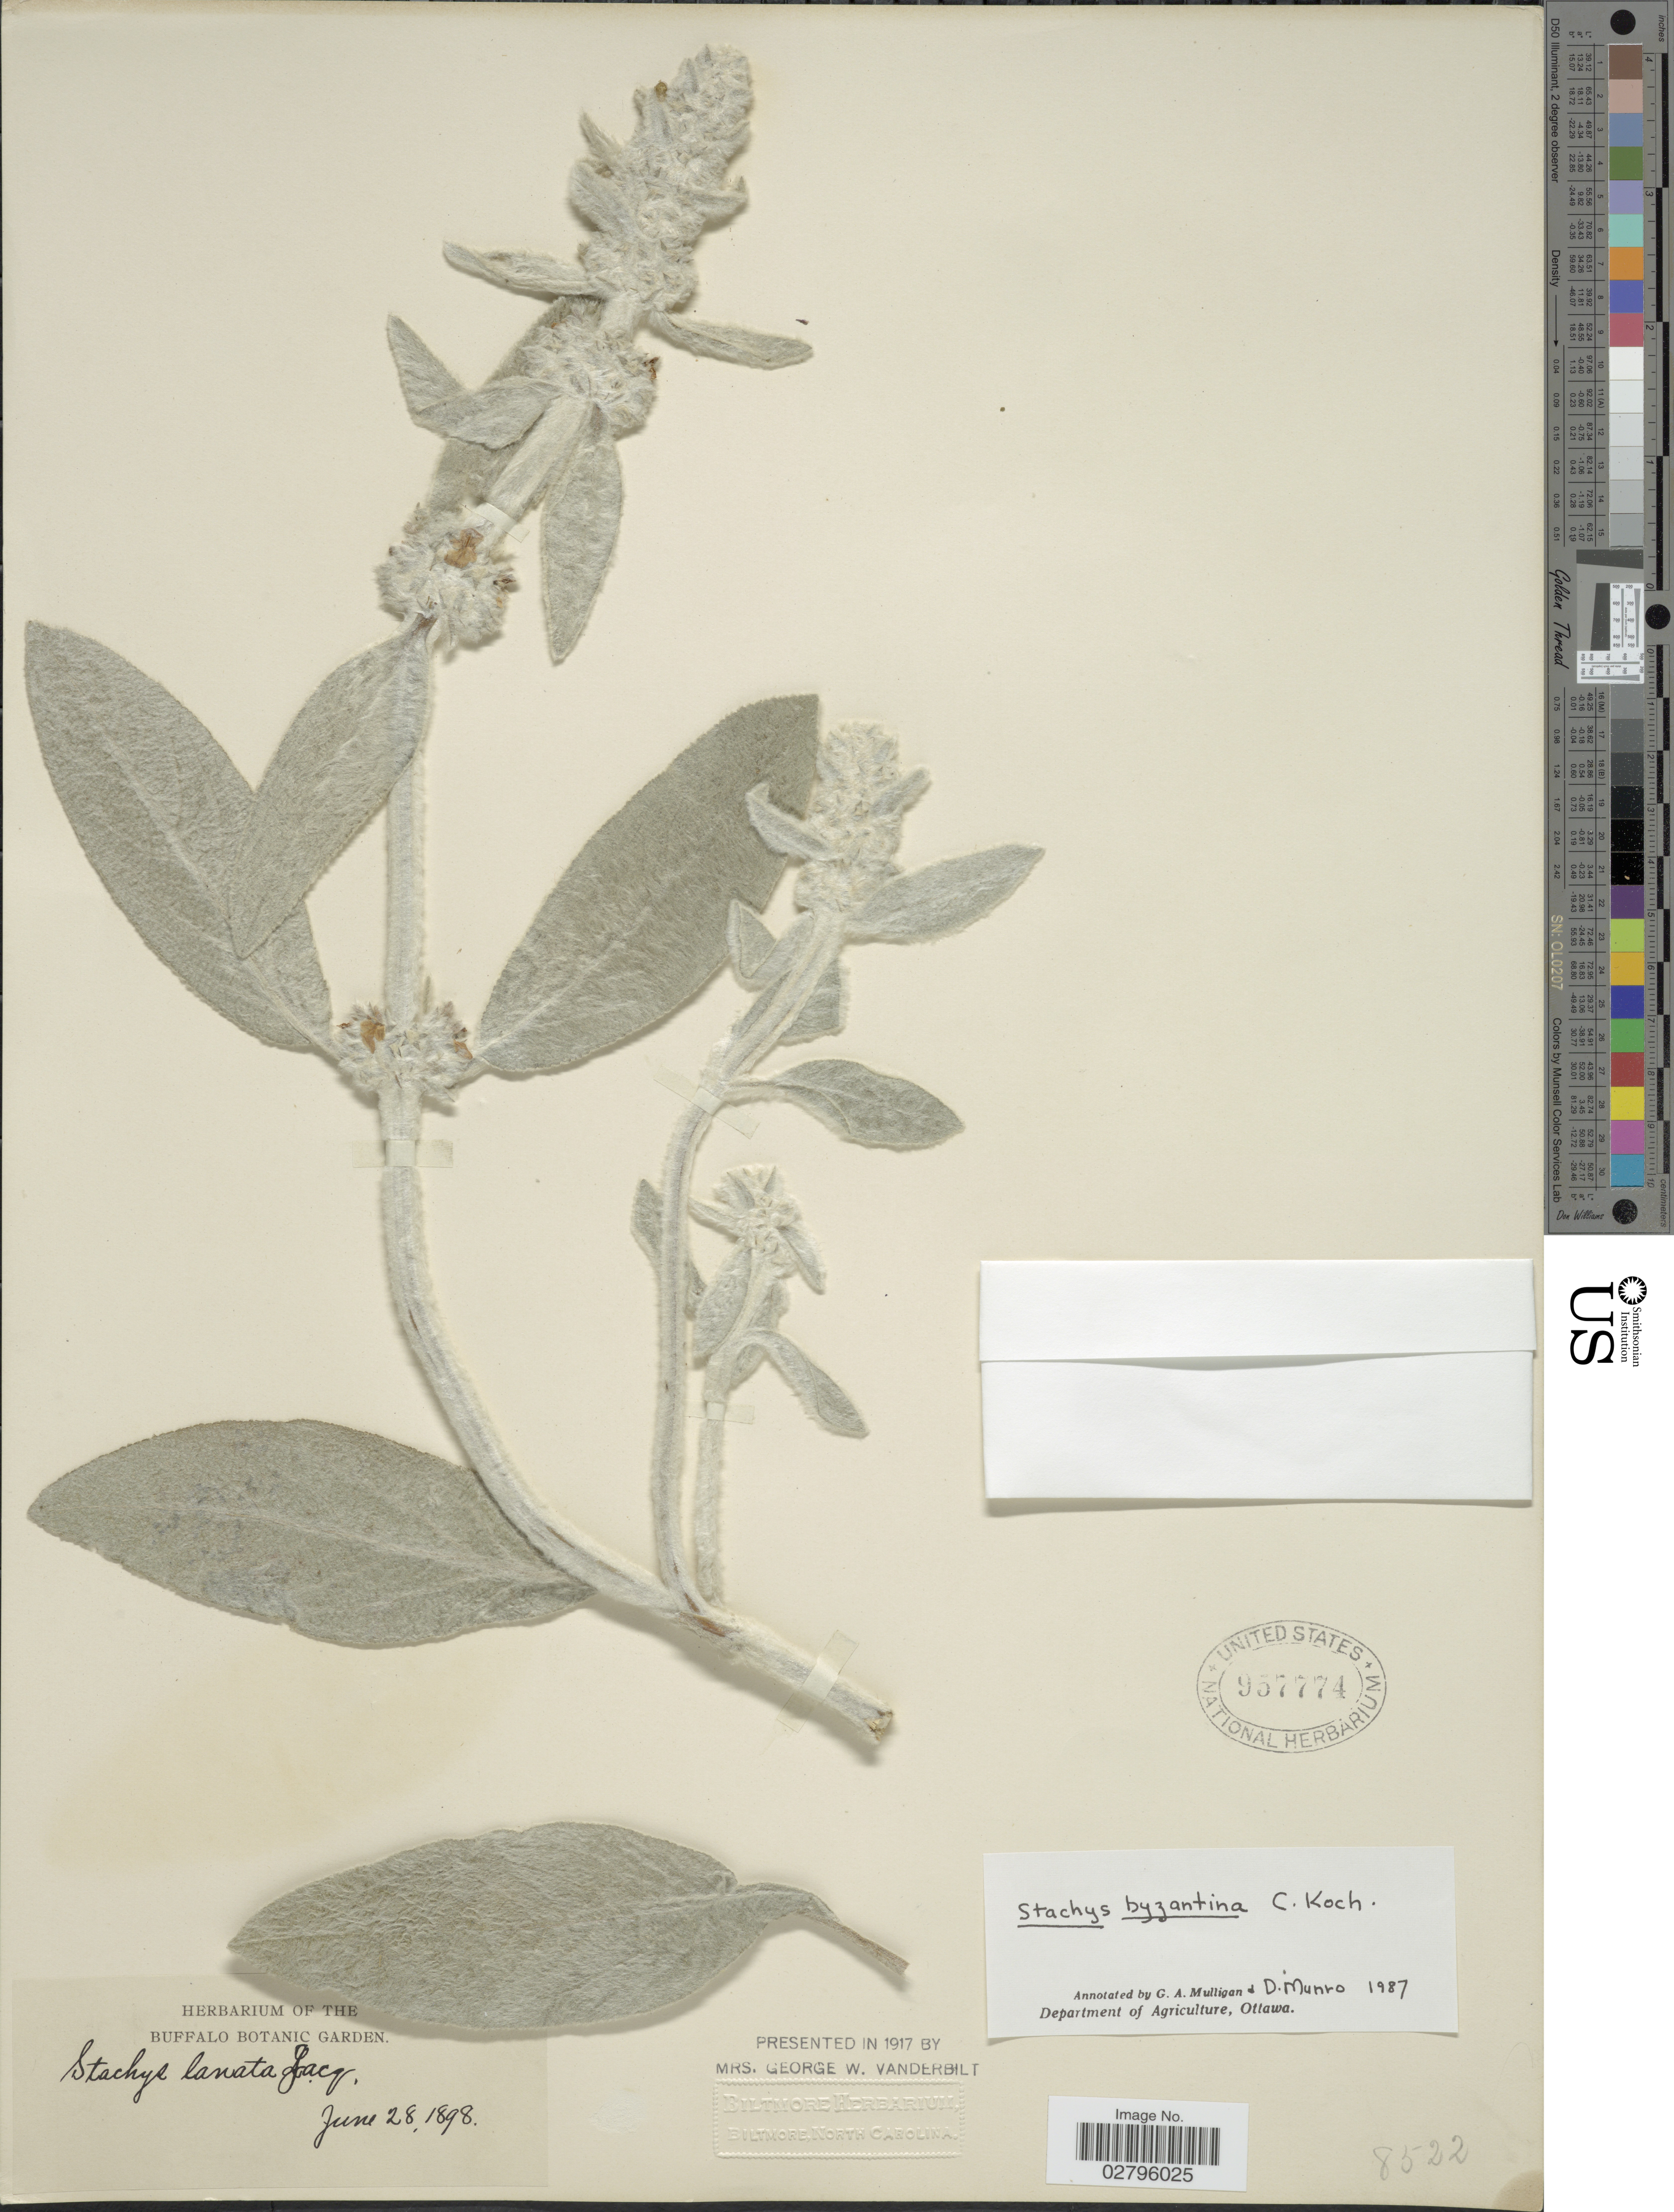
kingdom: Plantae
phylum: Tracheophyta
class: Magnoliopsida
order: Lamiales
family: Lamiaceae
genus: Stachys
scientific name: Stachys byzantina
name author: K. Koch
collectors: ex herb. Buffalo Botanic Garden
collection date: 1898-06-28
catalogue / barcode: US 957774